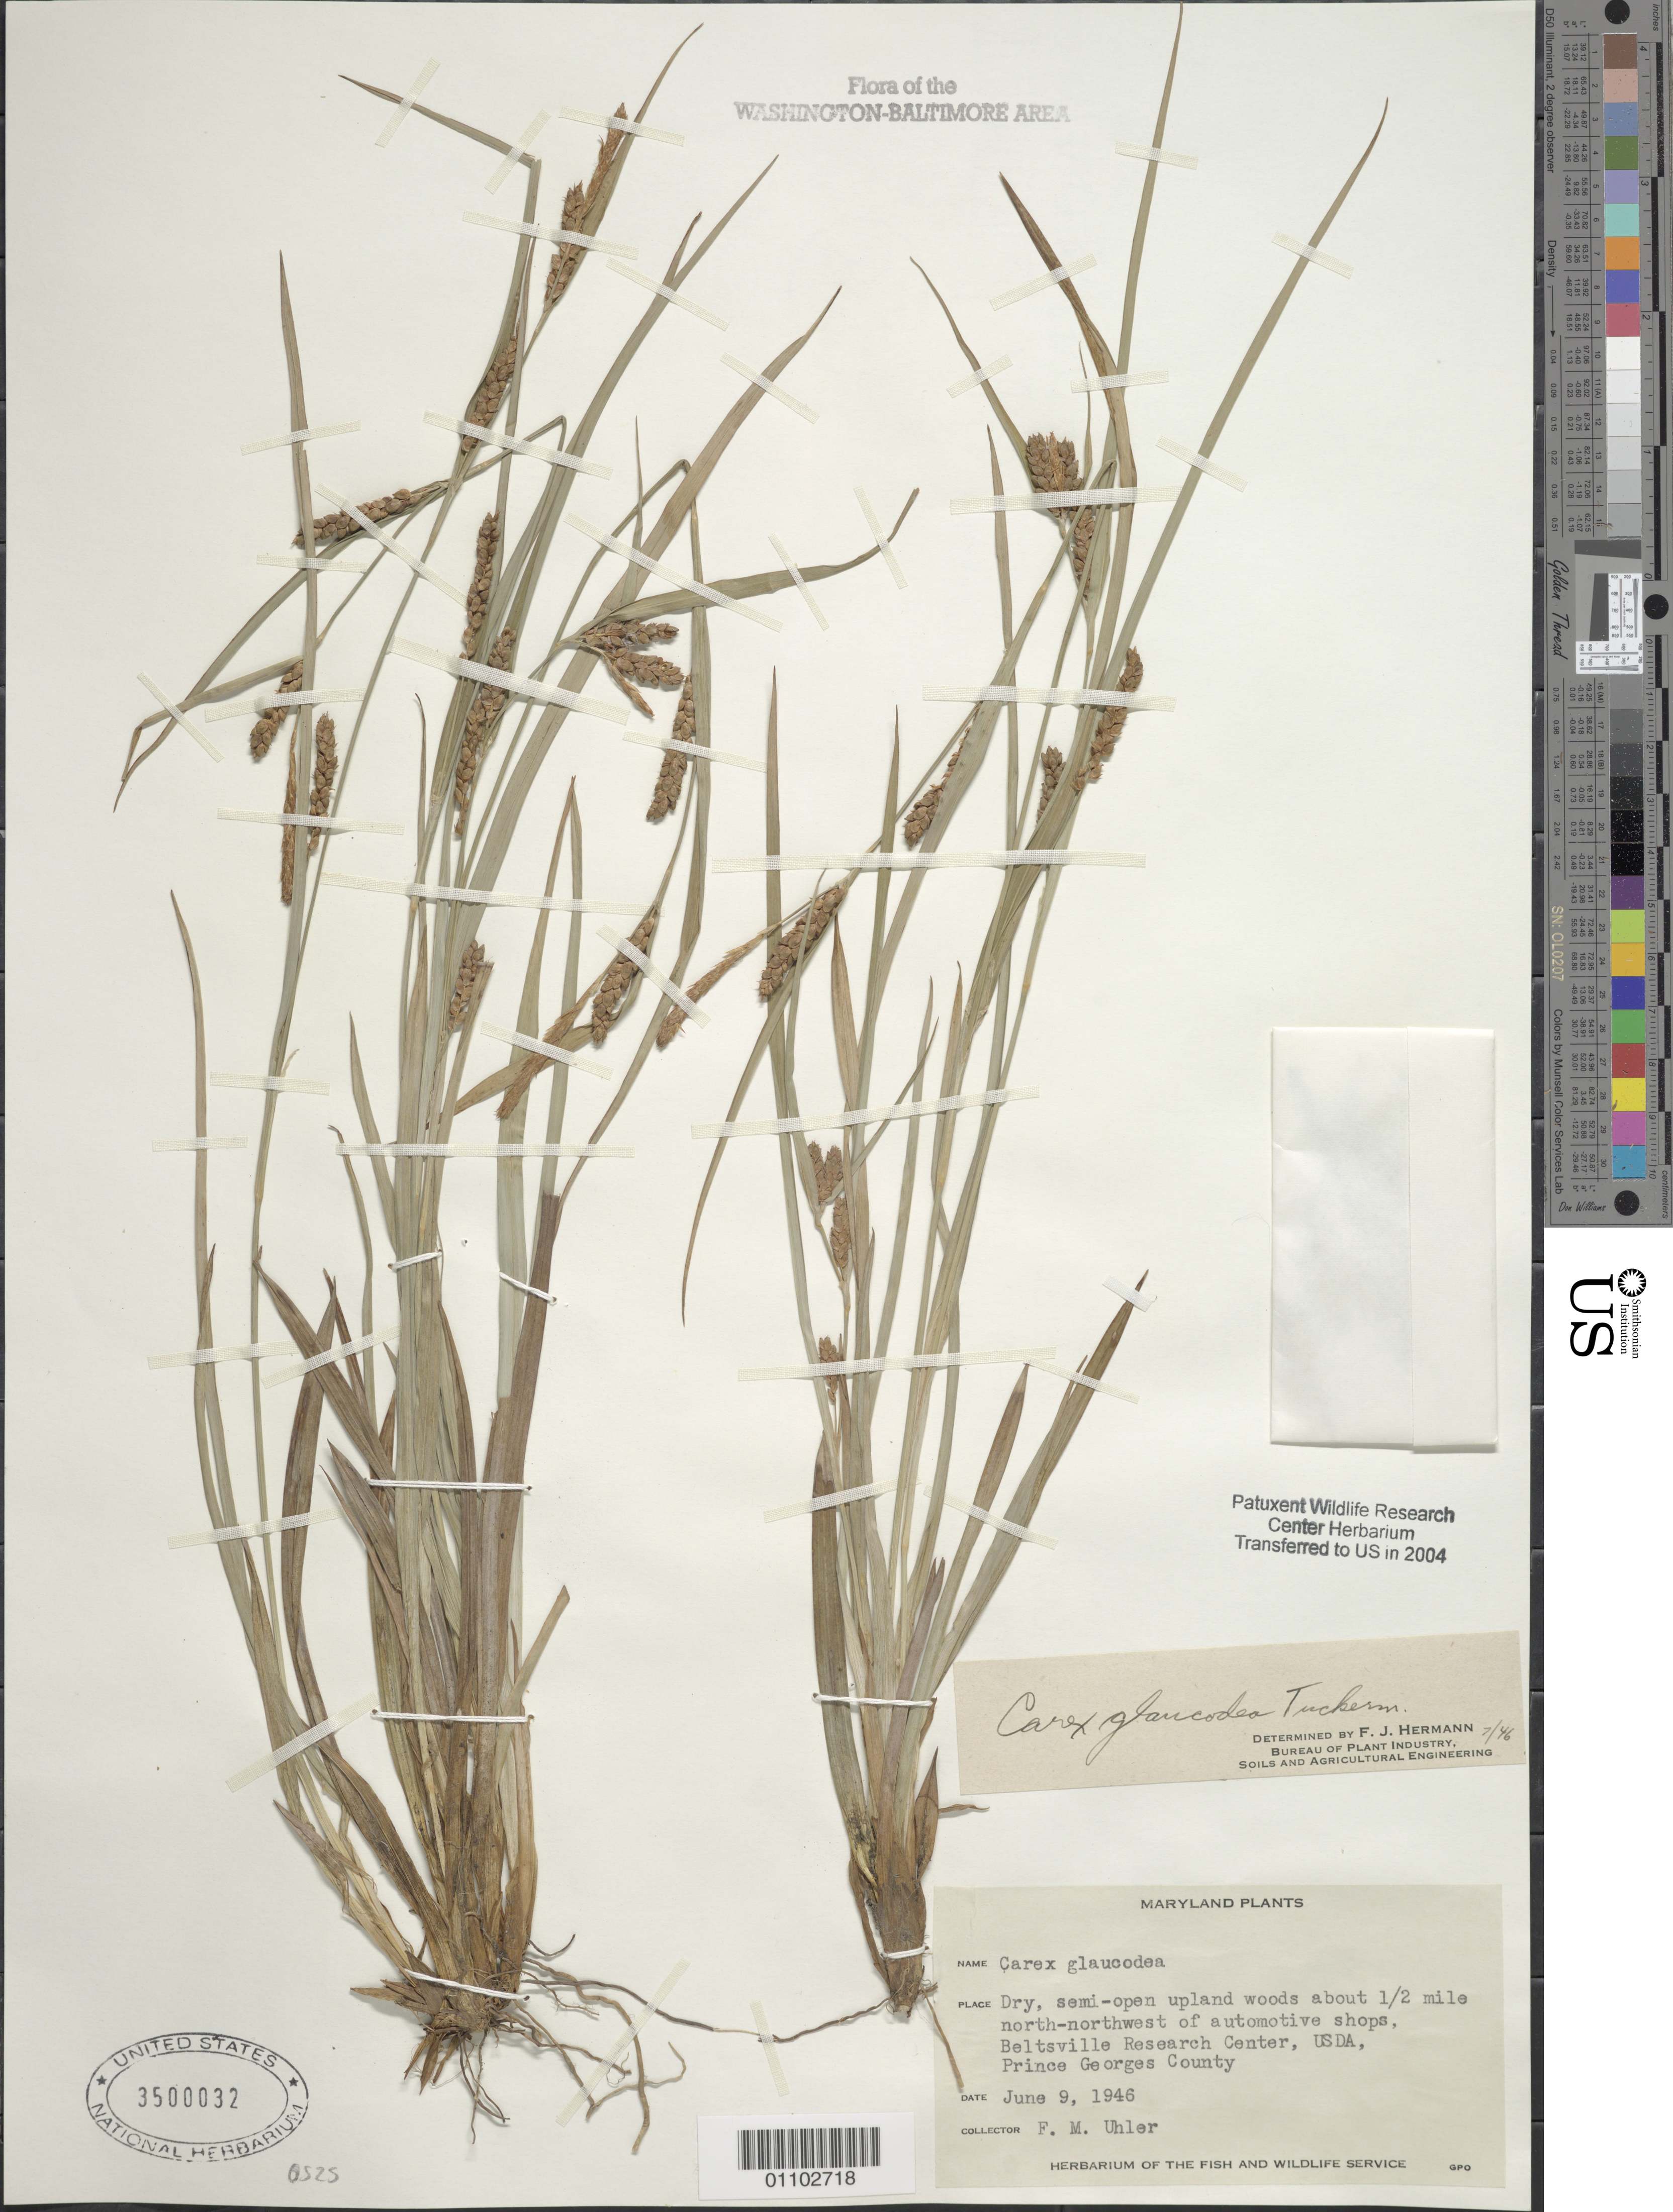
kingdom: Plantae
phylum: Tracheophyta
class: Liliopsida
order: Poales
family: Cyperaceae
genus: Carex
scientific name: Carex glaucodea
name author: Tuck. ex Olney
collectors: F. Uhler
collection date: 1946-06-09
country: United States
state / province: Maryland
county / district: Prince George's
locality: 1/2 mile north-northwest of automotive shops, Beltsville Research Center, USDA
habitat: Dry, semi-open upland woods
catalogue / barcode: US 3500032